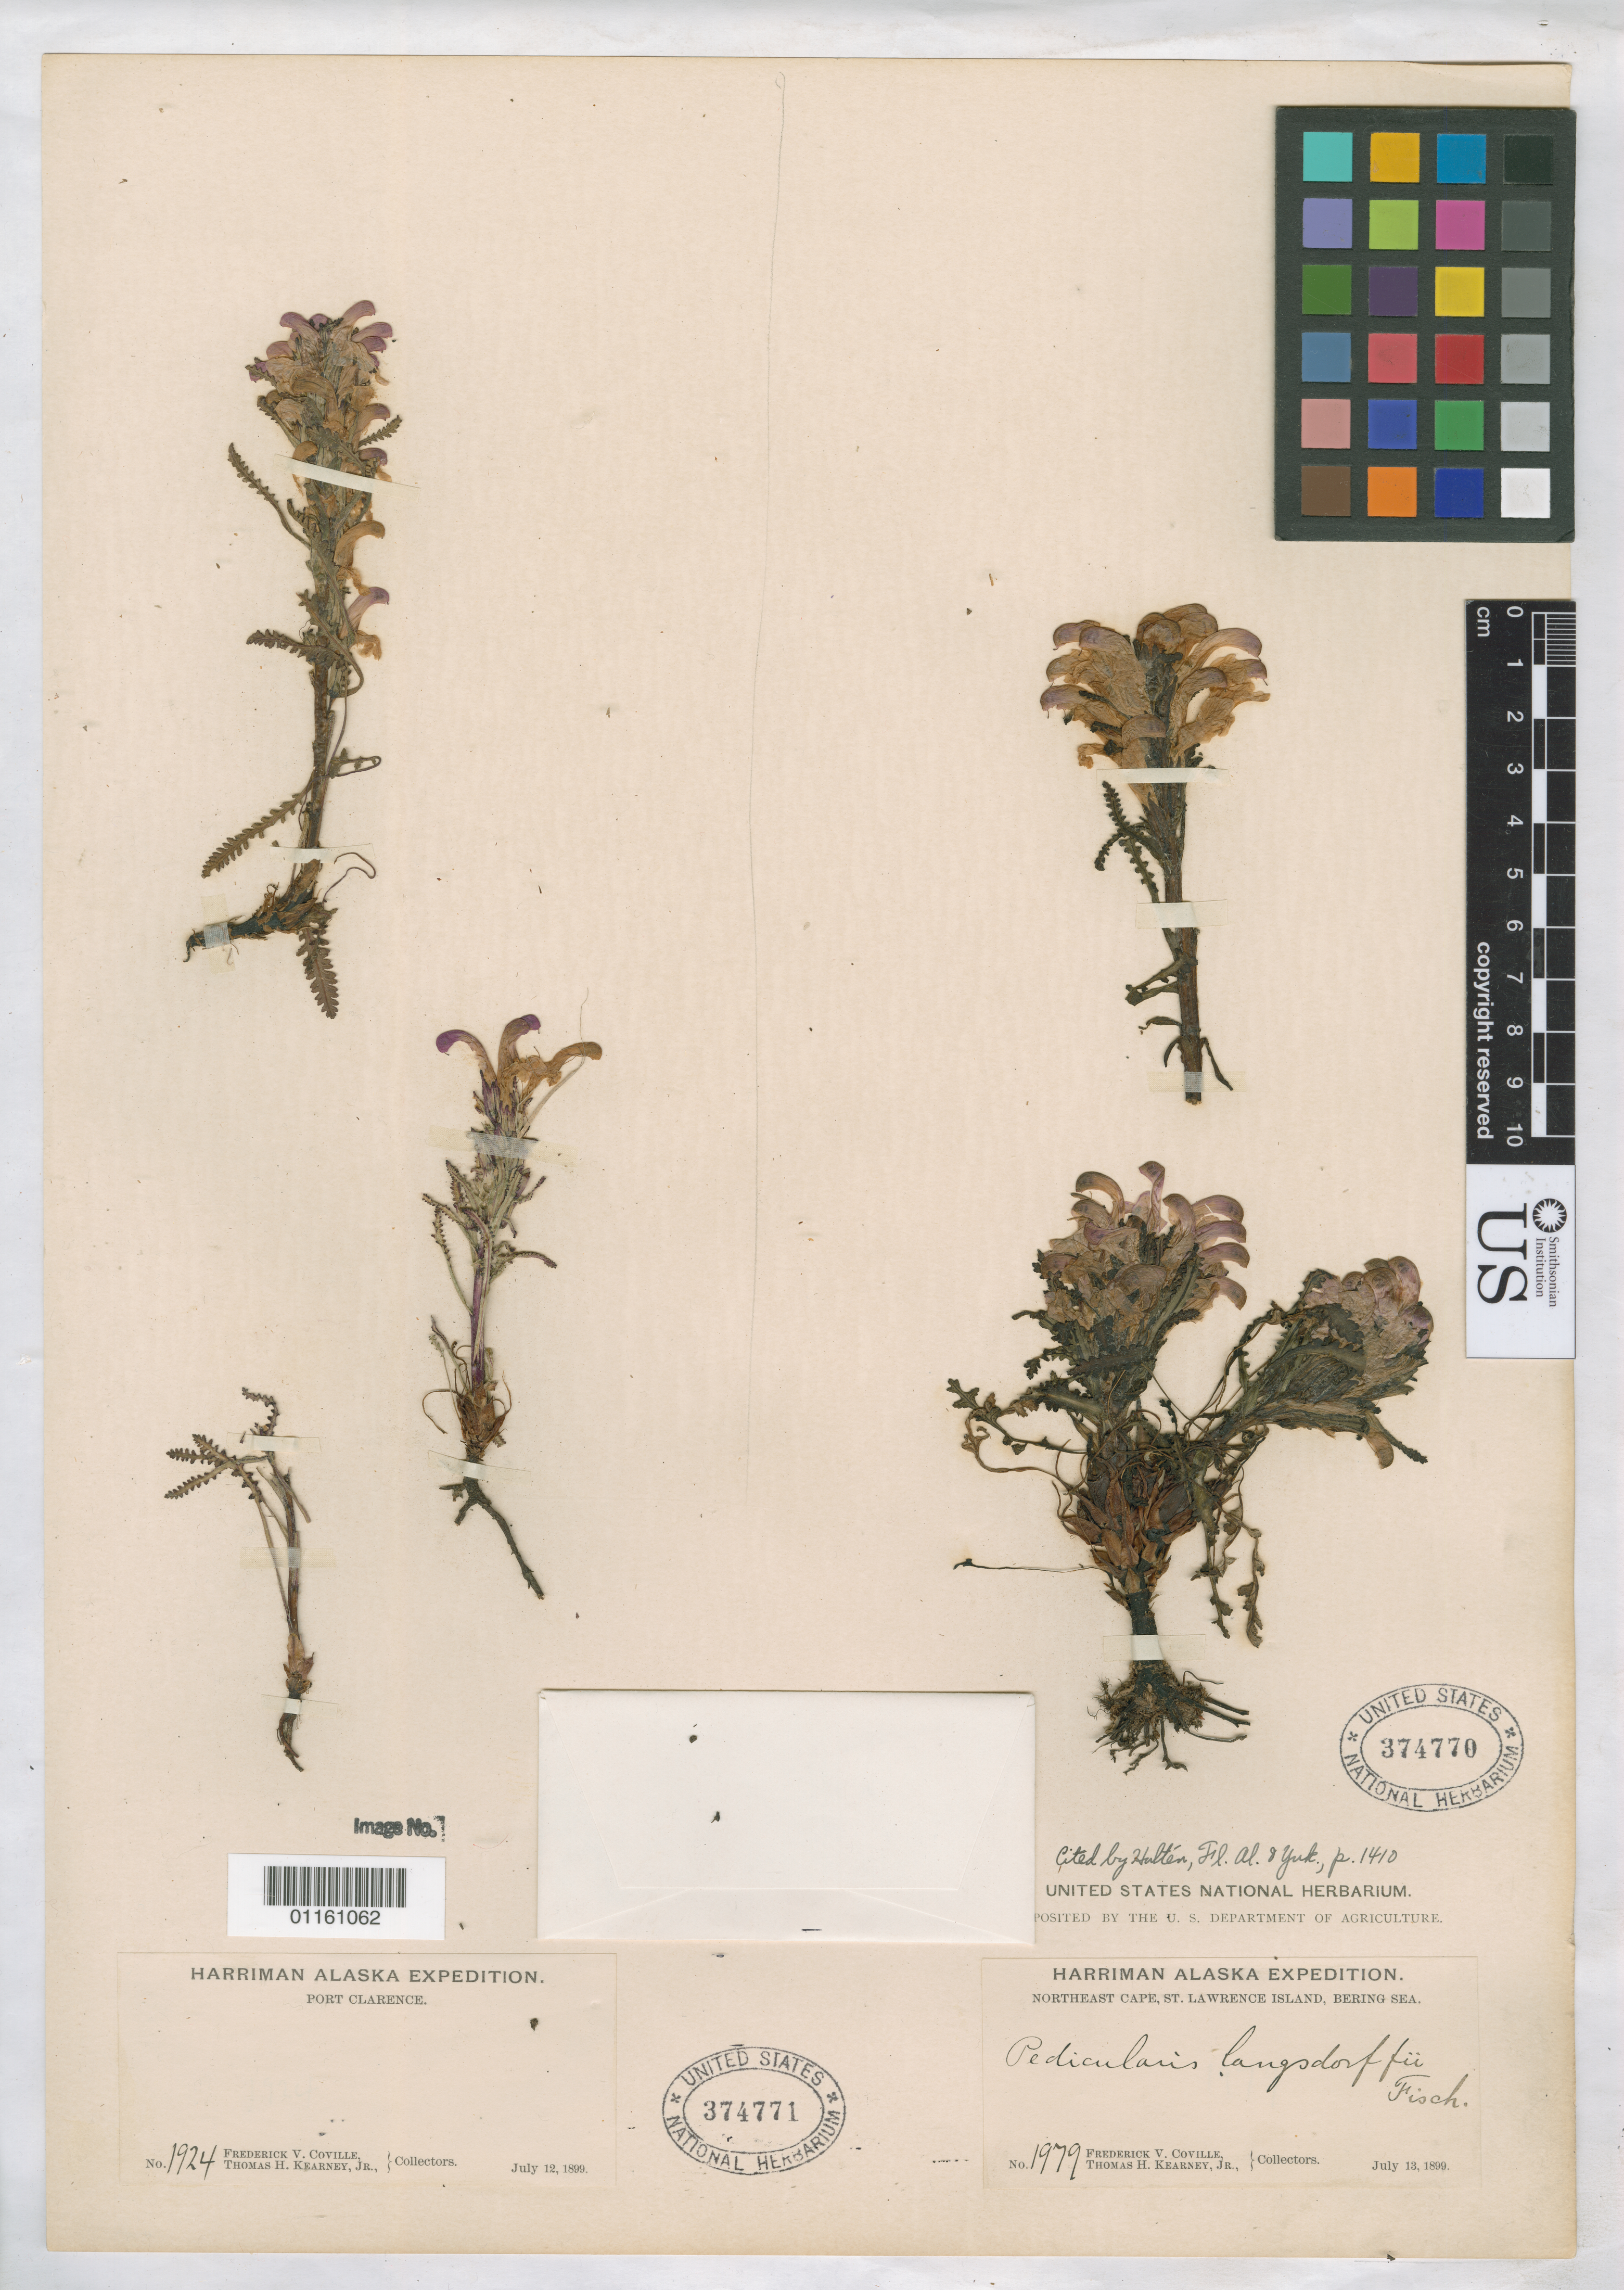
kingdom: Plantae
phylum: Tracheophyta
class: Magnoliopsida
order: Lamiales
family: Orobanchaceae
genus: Pedicularis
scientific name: Pedicularis langsdorffii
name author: Fisch. ex Steven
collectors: F. V. Coville & T. H. Kearney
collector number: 1924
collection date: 1899-07-12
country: United States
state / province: Alaska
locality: Port Clarence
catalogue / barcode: US 374771